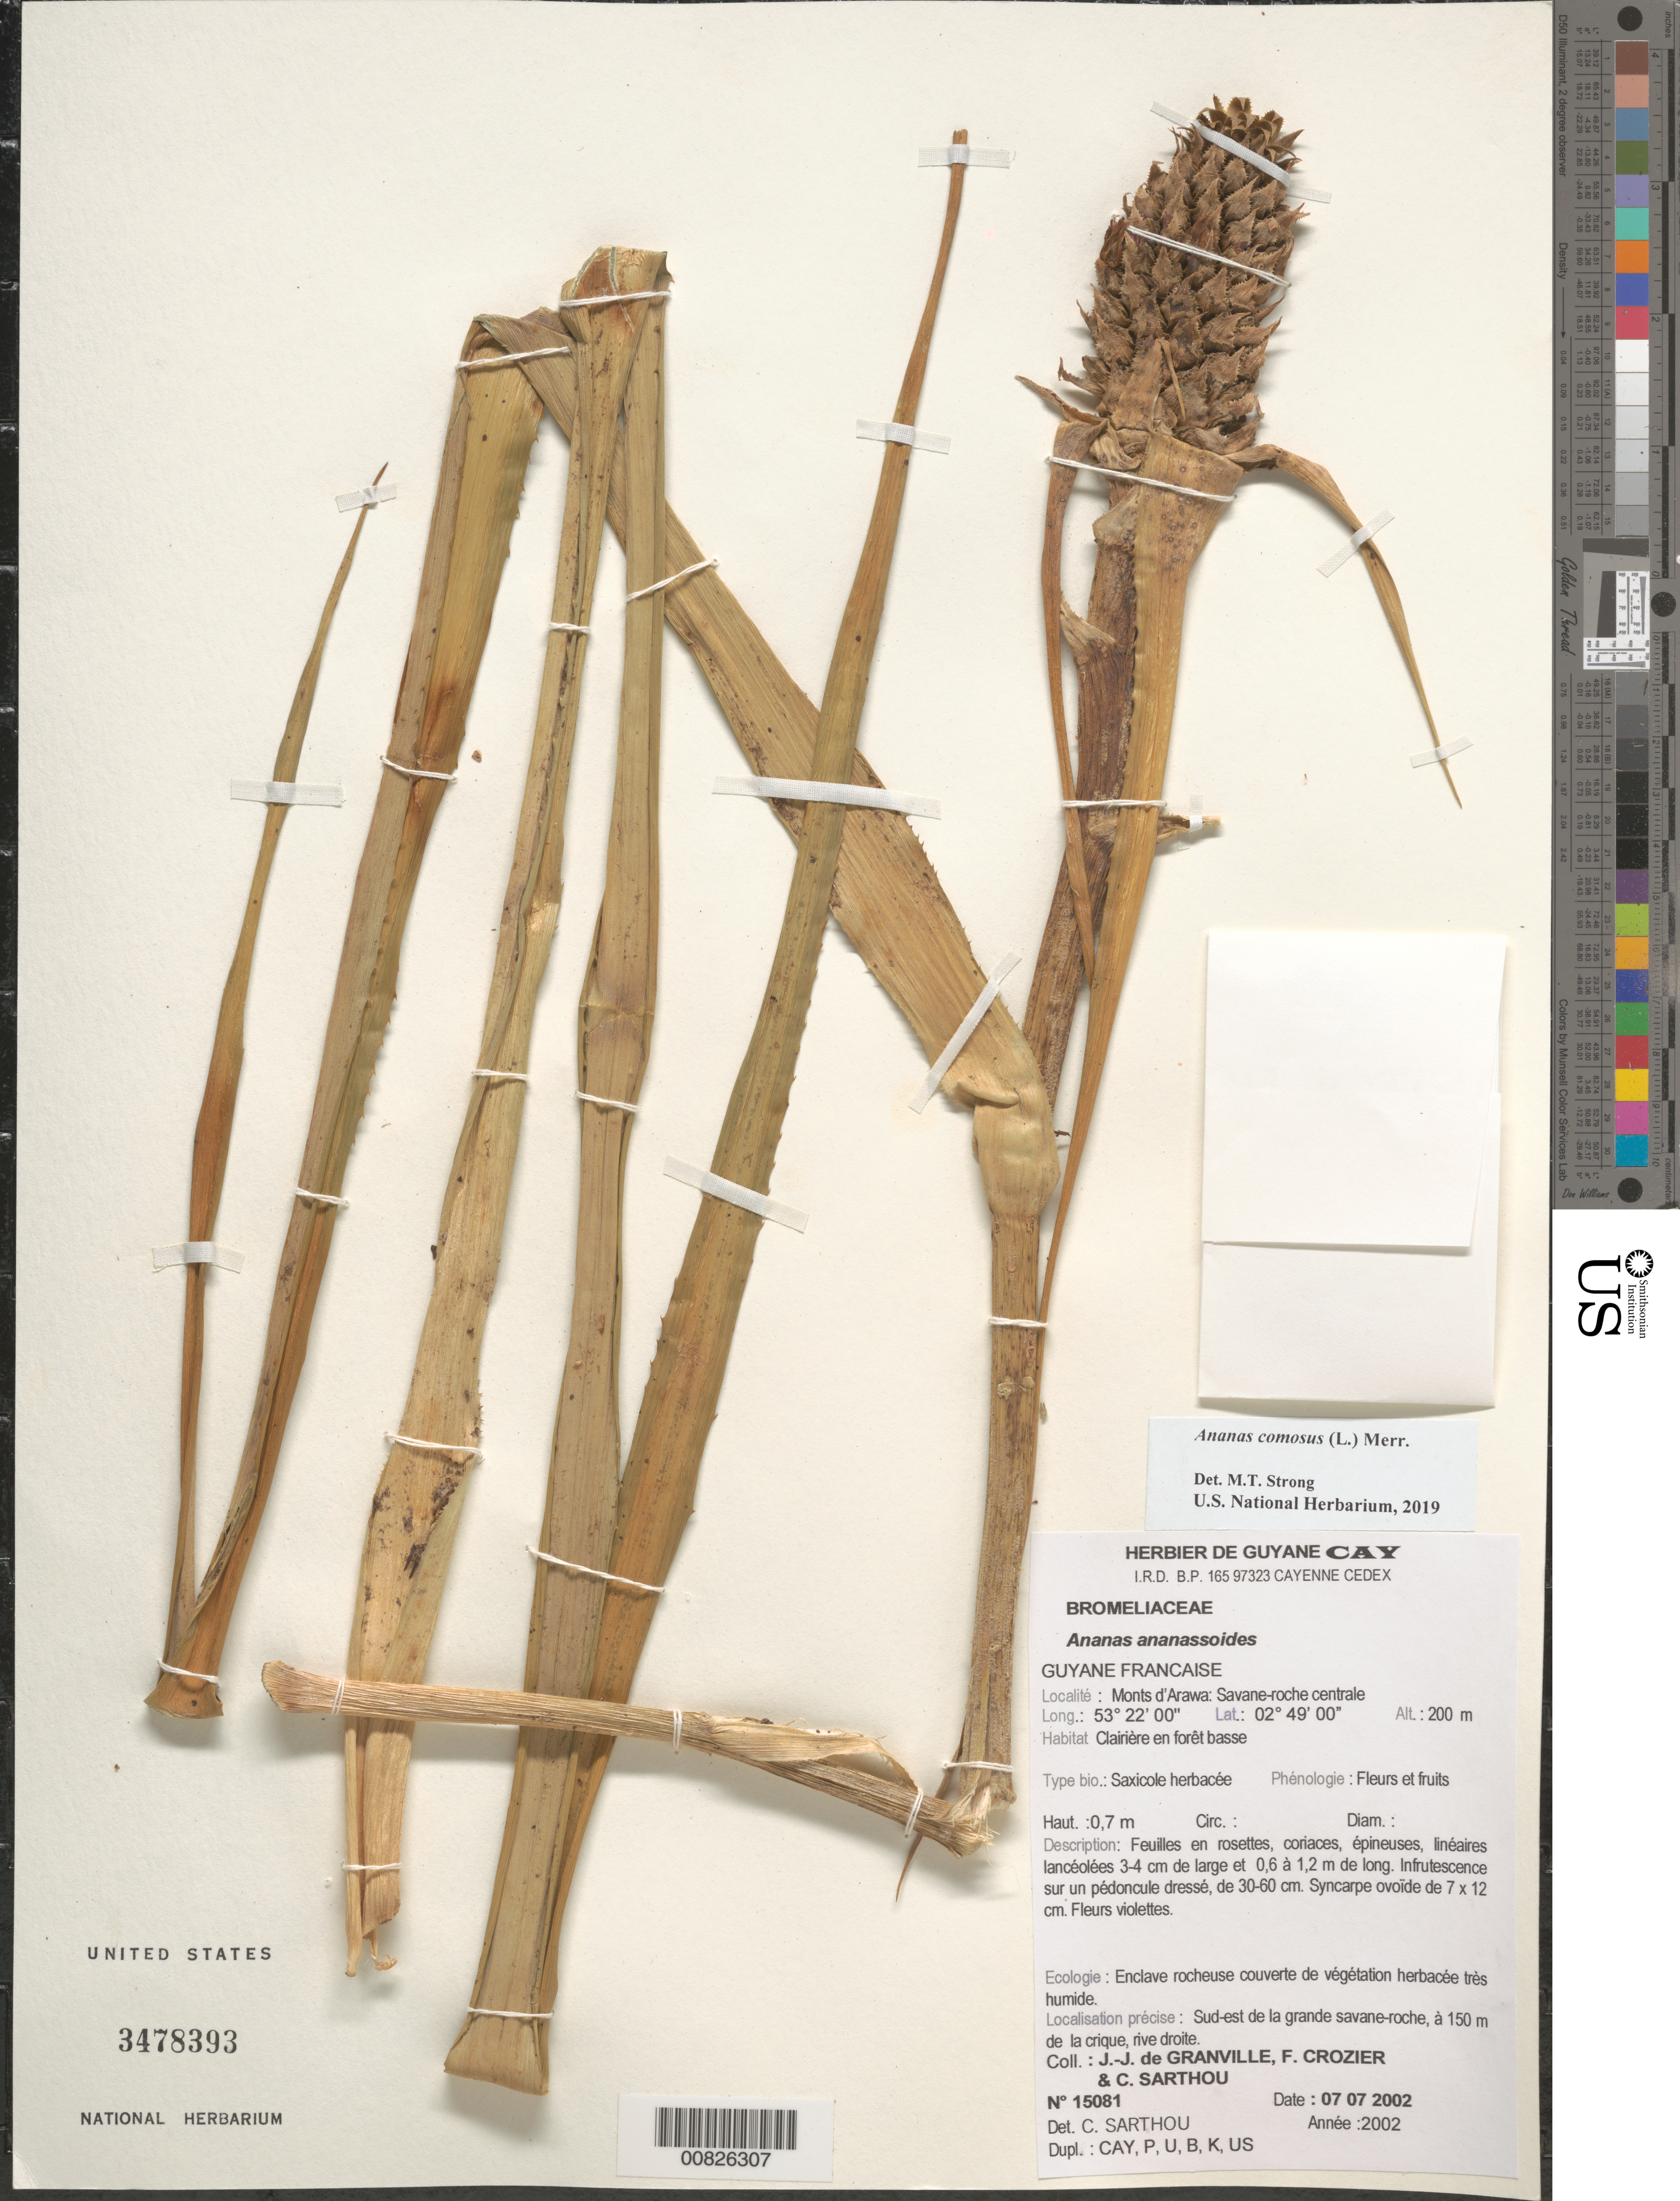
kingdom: Plantae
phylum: Tracheophyta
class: Liliopsida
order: Poales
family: Bromeliaceae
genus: Ananas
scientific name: Ananas comosus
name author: (L.) Merr.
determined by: Strong, Mark T., (BOT), Smithsonian Institution - National Museum of Natural History (UNITED STATES)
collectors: J.-J. de Granville, F. Crozier & C. Sarthou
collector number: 15081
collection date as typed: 7-Jul-02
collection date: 2002-07-07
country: French Guiana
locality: Monts d'Arawa, zone de la savane-roche centrale, sud-est de la grande savane-roche, à 150 m de la crique, rive droite.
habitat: Clairière en forêt basse, enclave rocheuse couverte de végétation herbacée très humide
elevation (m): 200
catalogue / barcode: US 3478393